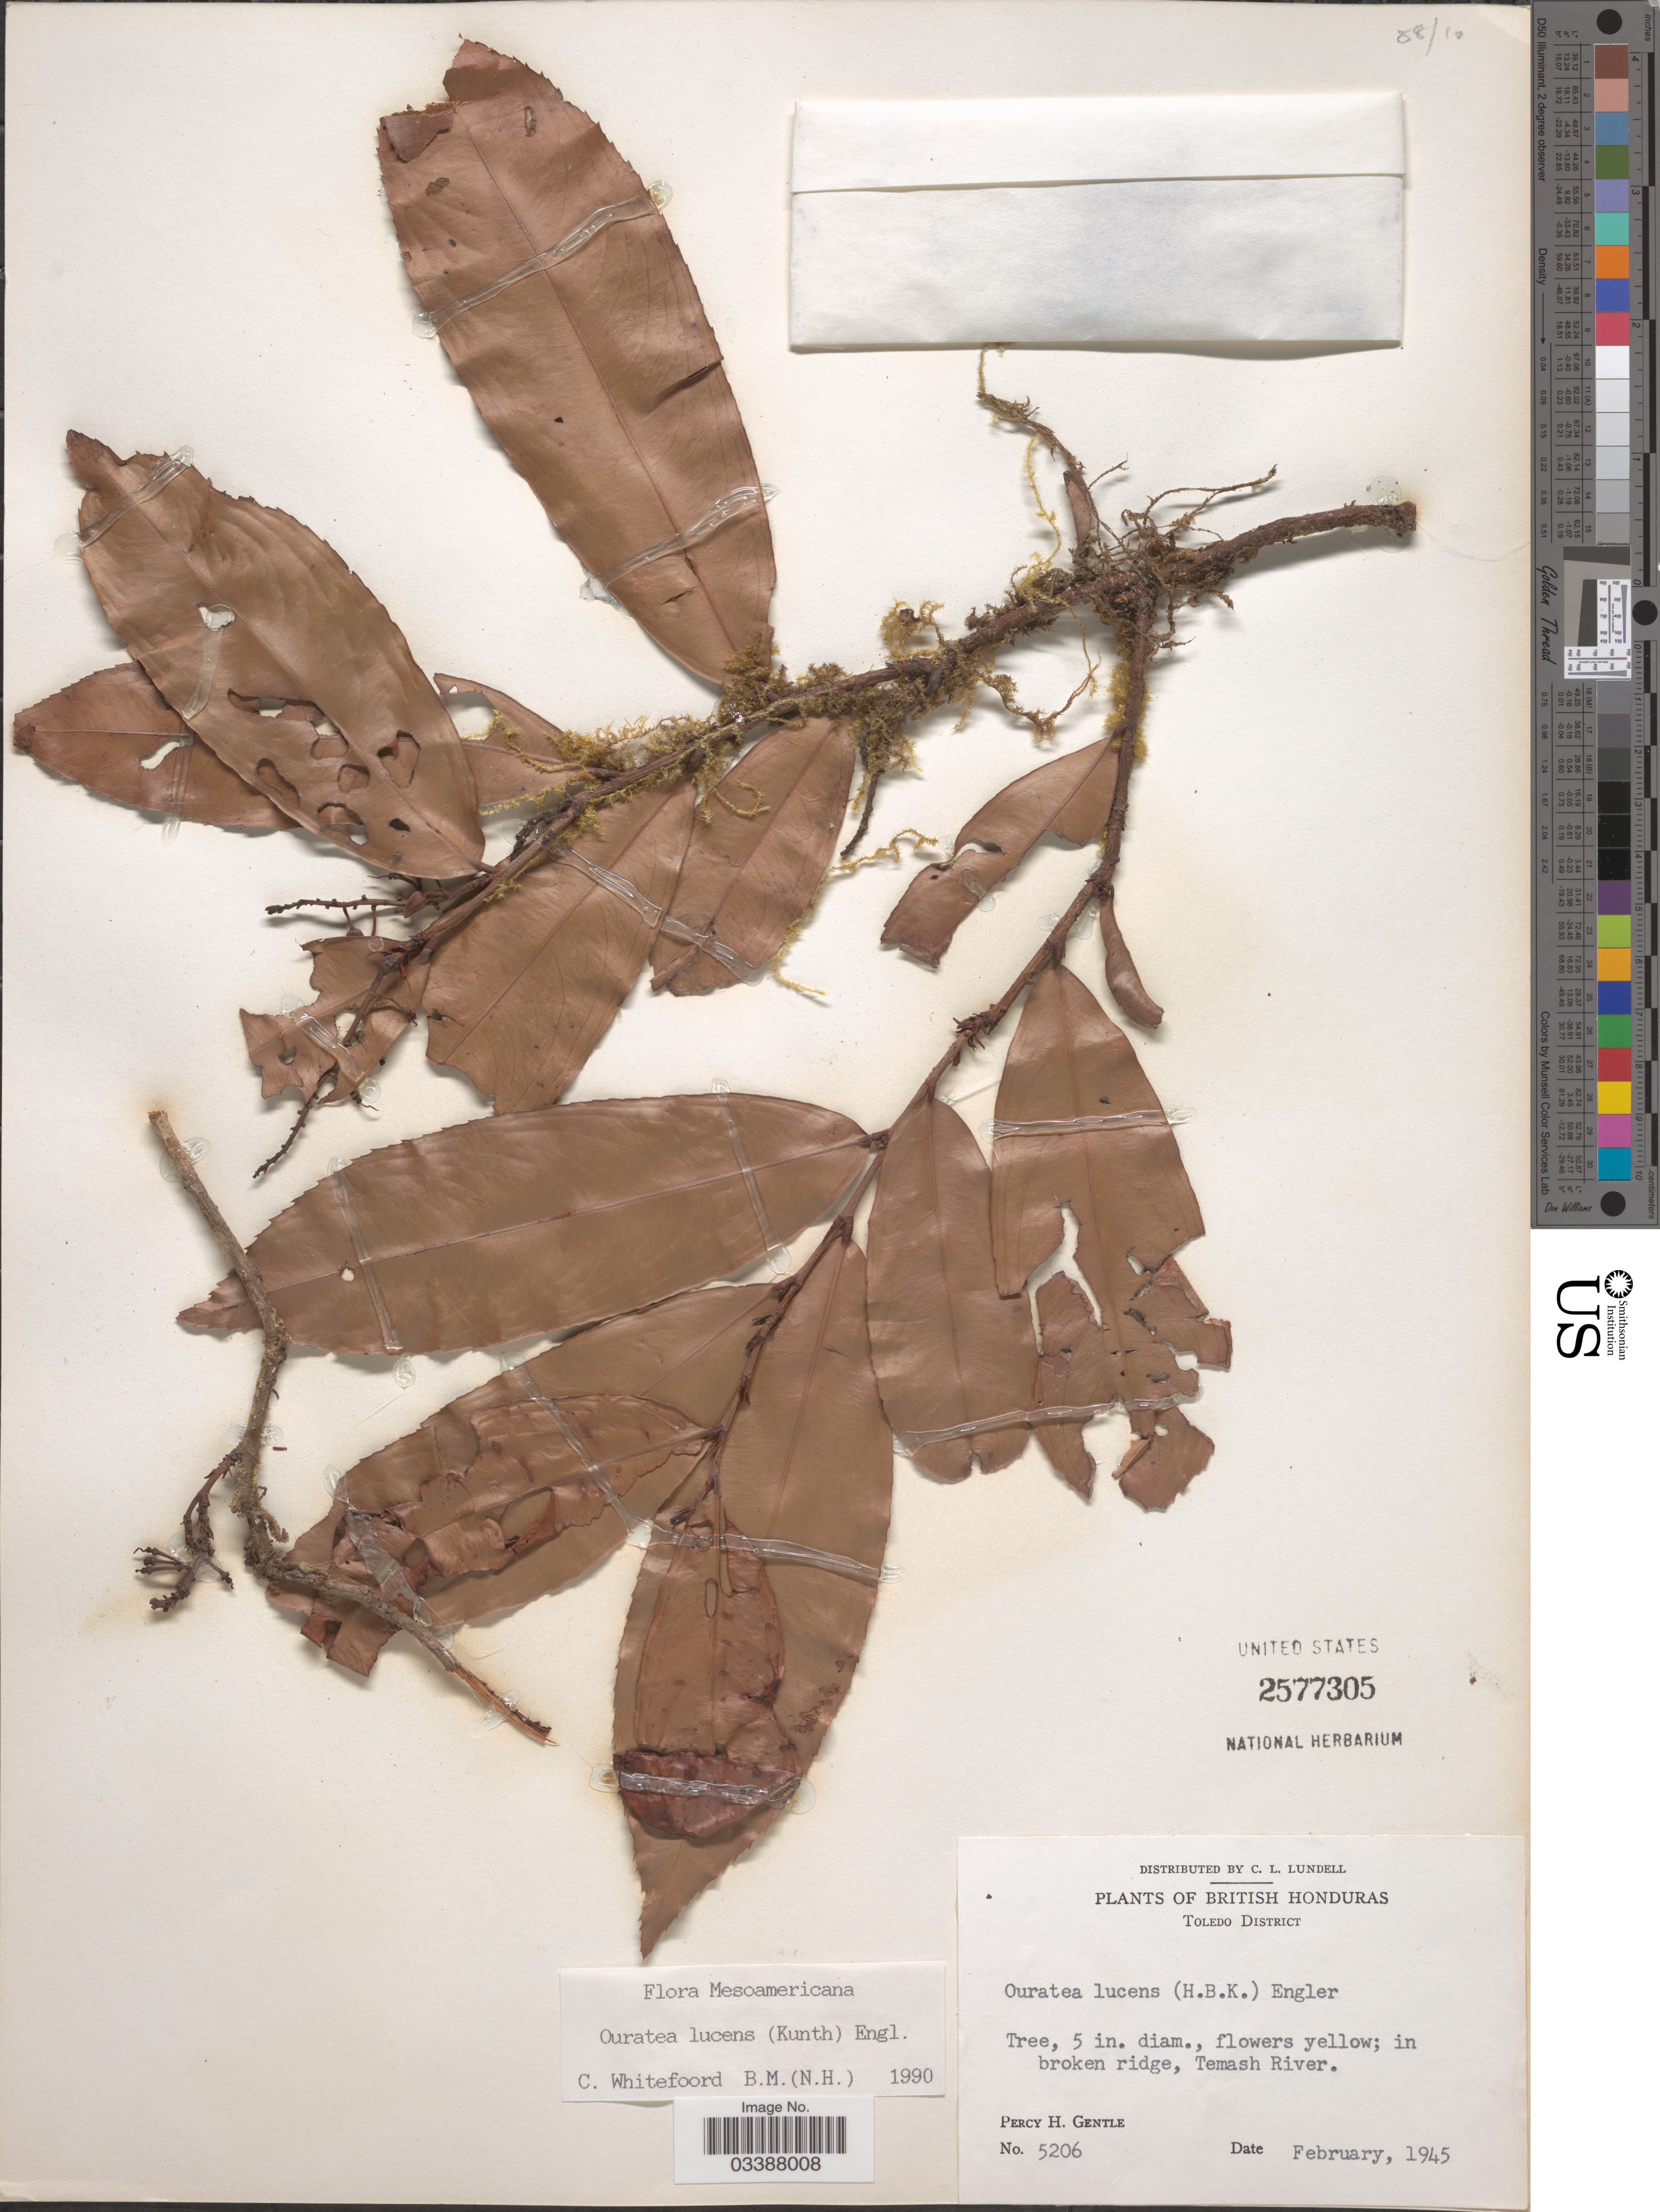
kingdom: Plantae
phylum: Tracheophyta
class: Magnoliopsida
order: Malpighiales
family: Ochnaceae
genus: Ouratea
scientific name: Ouratea lucens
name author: (Kunth) Engl.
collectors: P. H. Gentle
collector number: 5206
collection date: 1945-02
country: Belize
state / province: Toledo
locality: British Honduras. Toledo District. Temash River.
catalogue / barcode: US 2577305